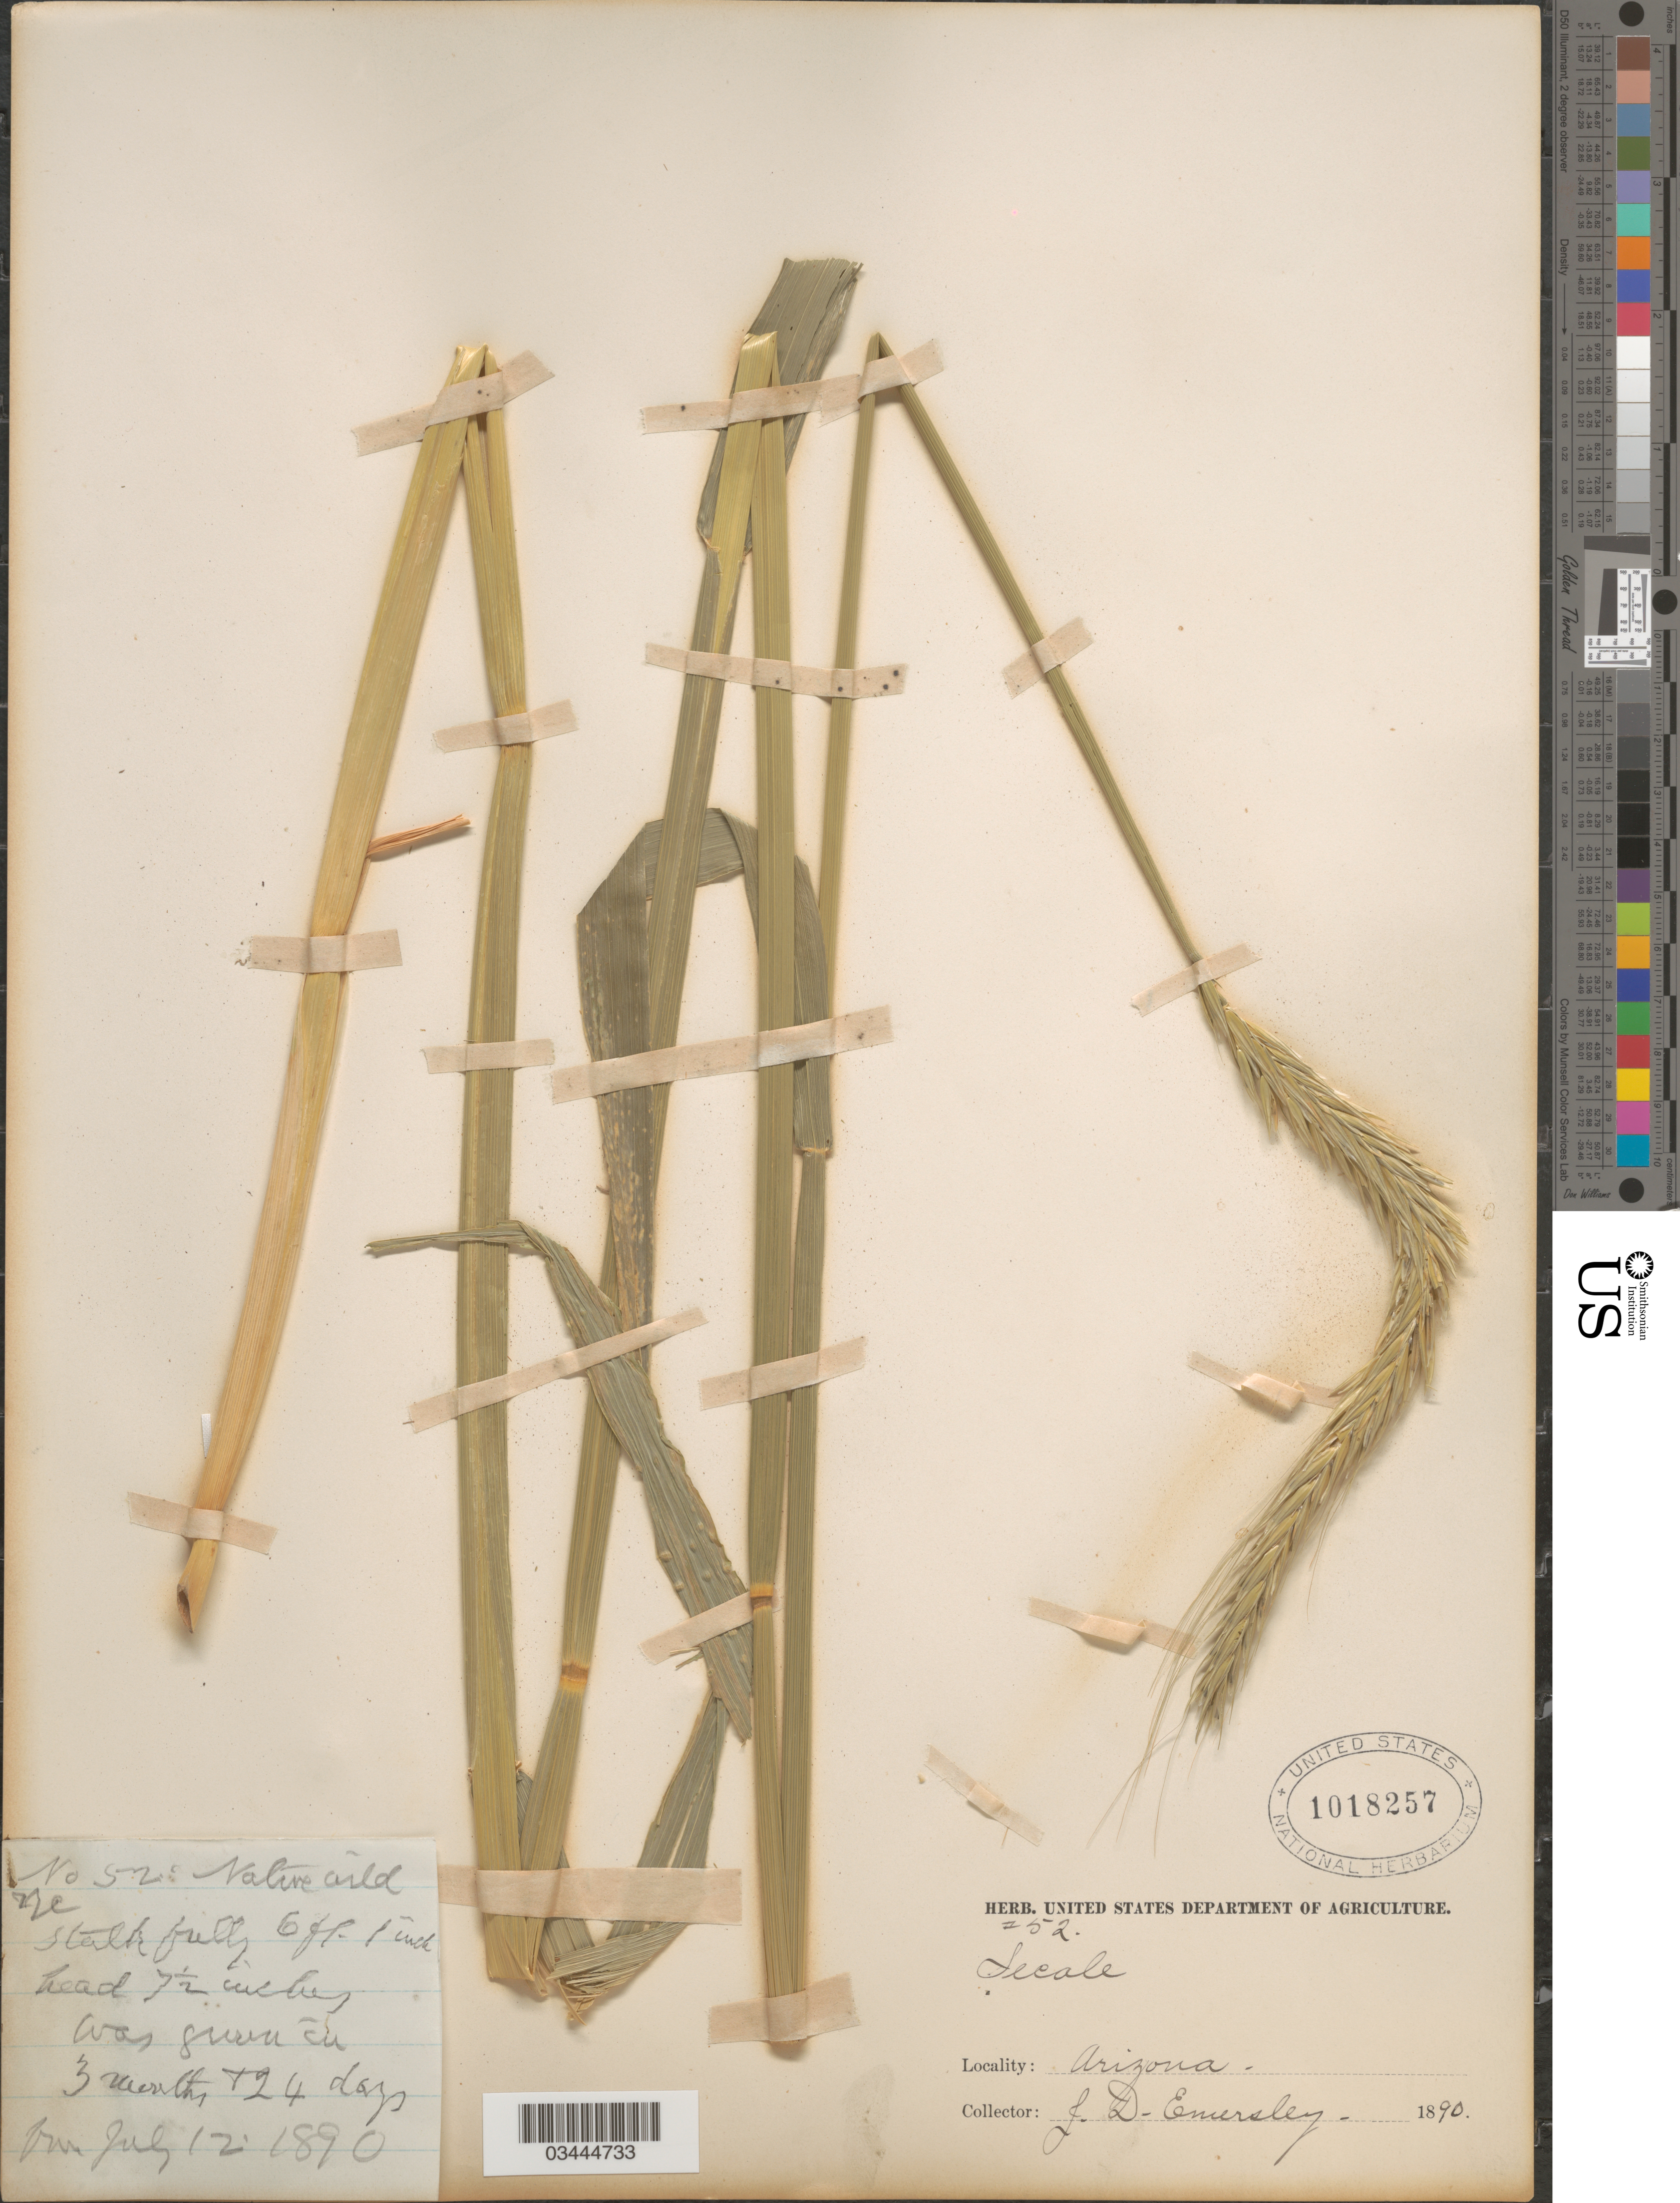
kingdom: Plantae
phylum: Tracheophyta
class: Liliopsida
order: Poales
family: Poaceae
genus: Secale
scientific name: Secale cereale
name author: L.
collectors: J. Emersley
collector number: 52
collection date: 1890-07-12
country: United States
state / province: Arizona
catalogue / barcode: US 1018257